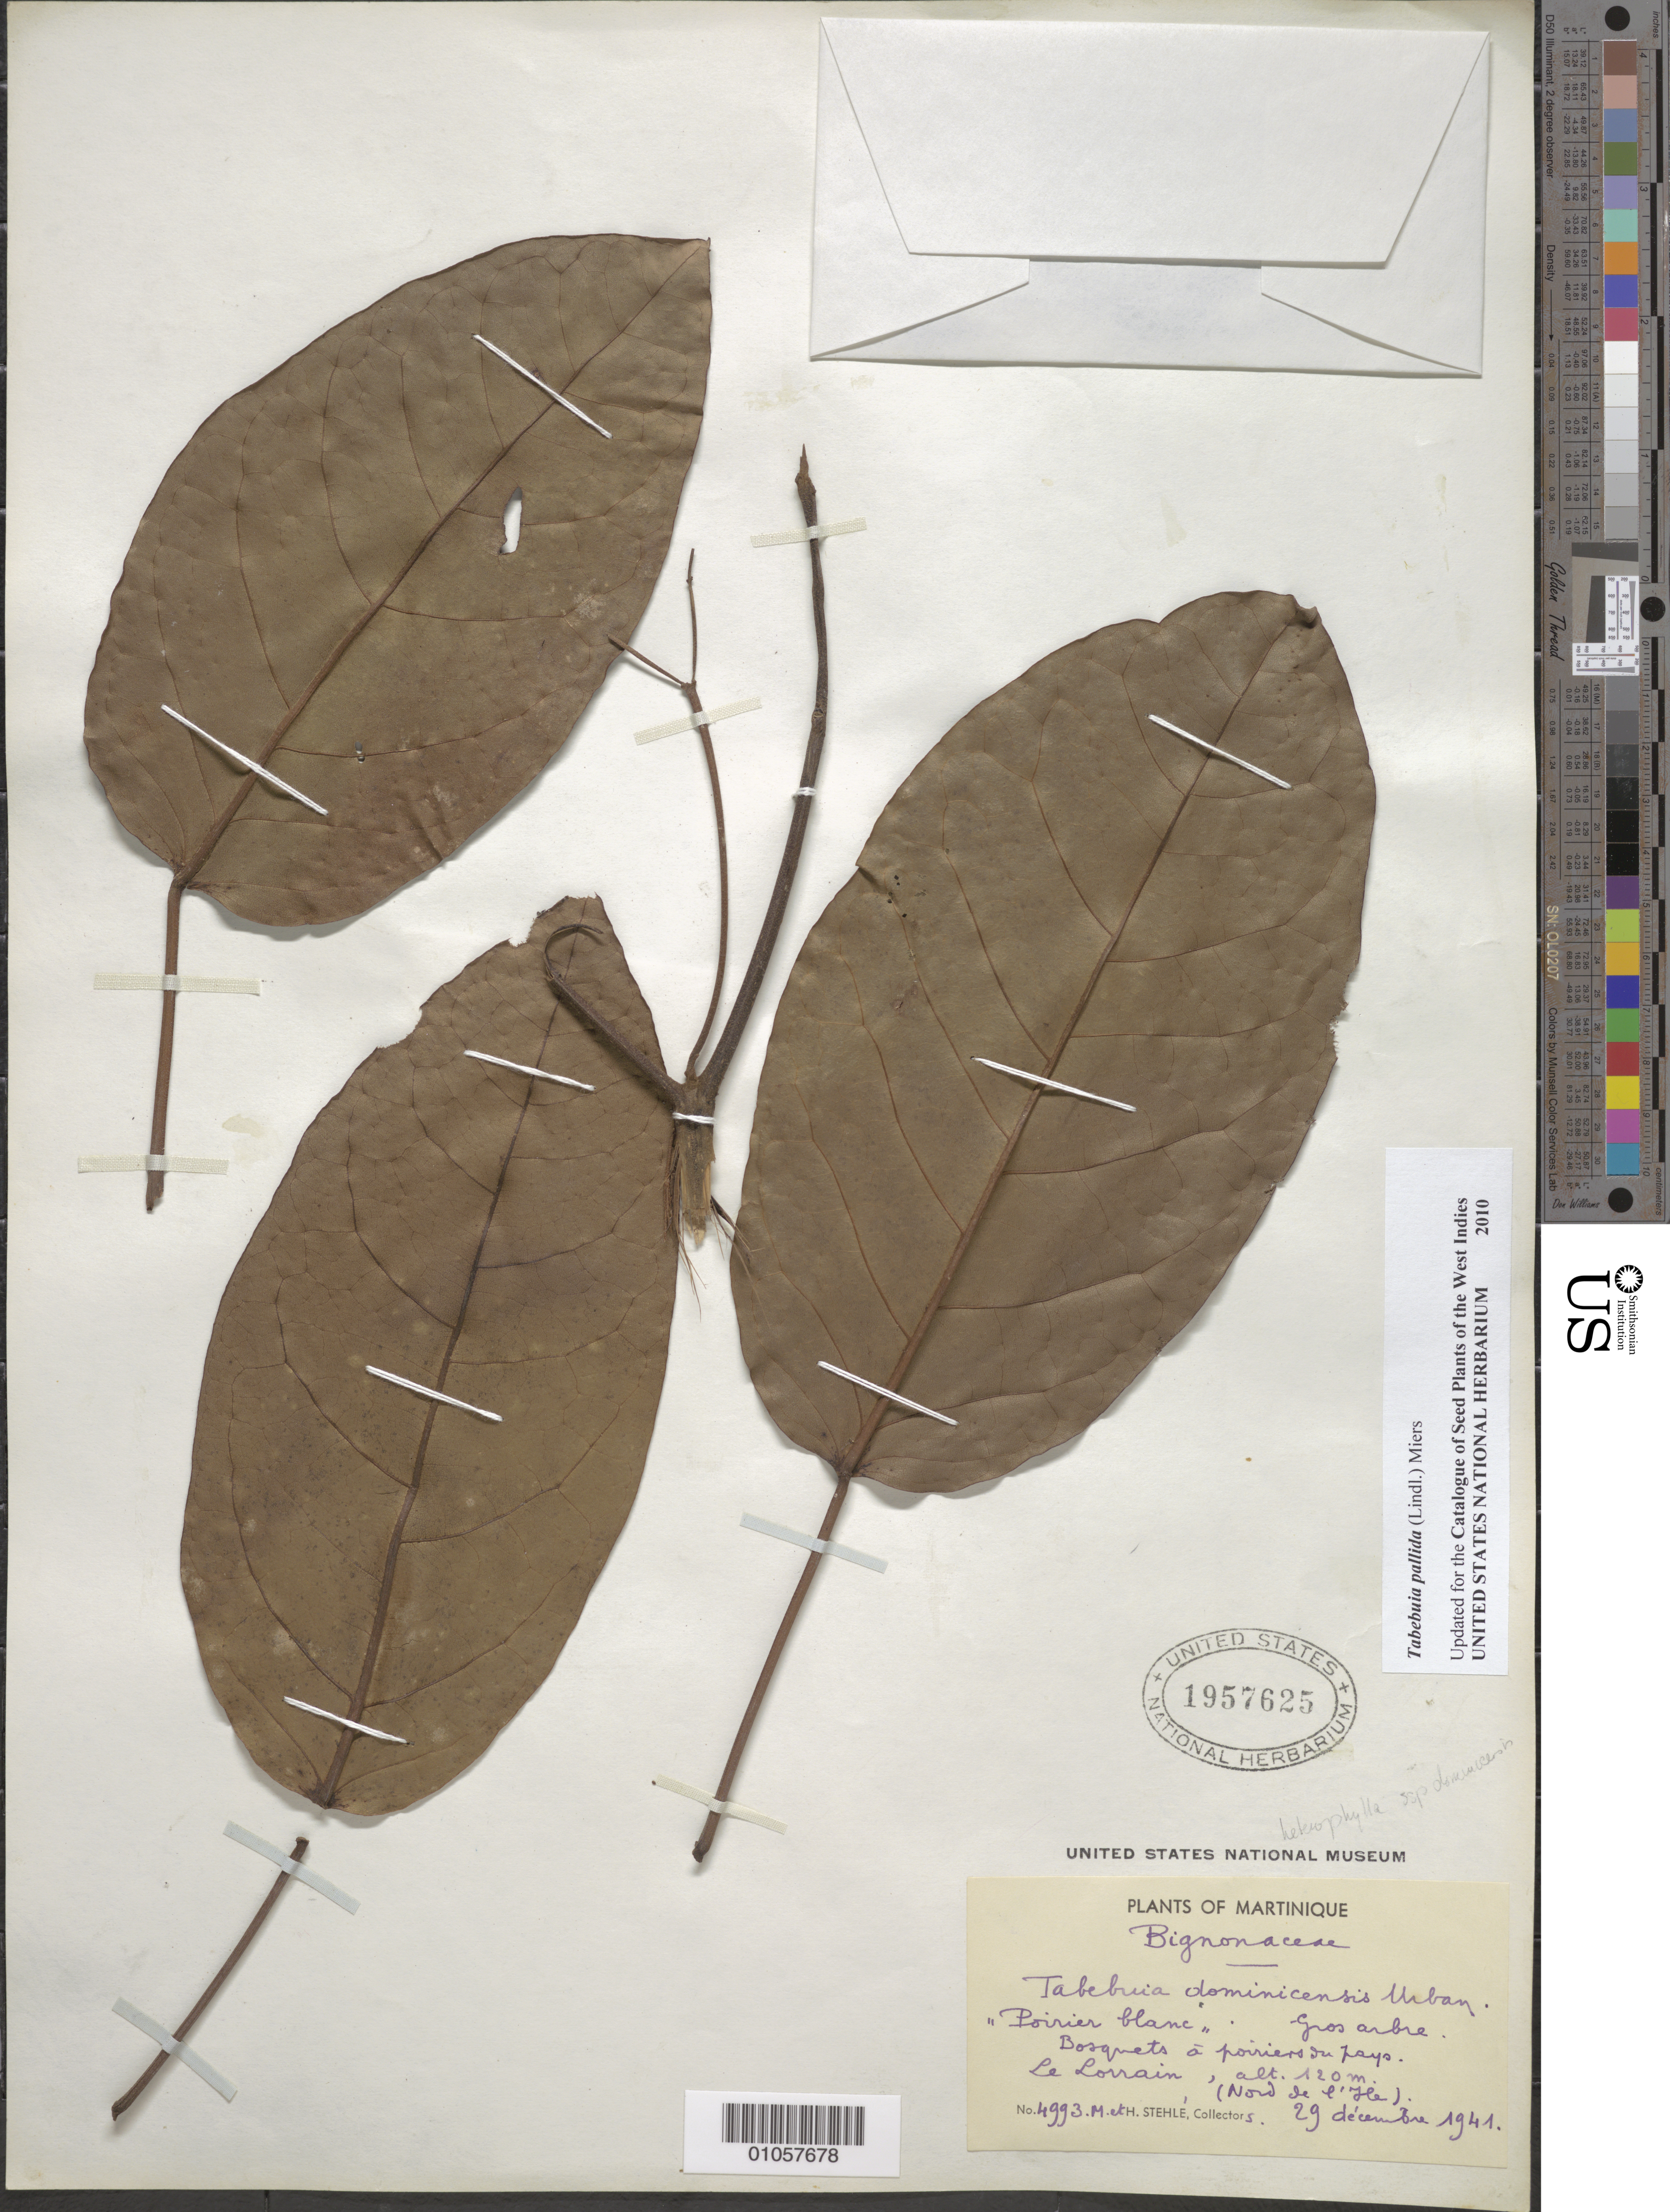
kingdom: Plantae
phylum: Tracheophyta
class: Magnoliopsida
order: Lamiales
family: Bignoniaceae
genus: Tabebuia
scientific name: Tabebuia pallida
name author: (Lindl.) Miers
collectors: H. Stehlé & M. Stehlé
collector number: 4993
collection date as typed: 29 Dec 1941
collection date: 1941-12-29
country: Martinique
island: Martinique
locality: Le Lorrain, Nord de l'Ile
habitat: Bosquets à poiriers du pays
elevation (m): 120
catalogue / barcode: US 1957625